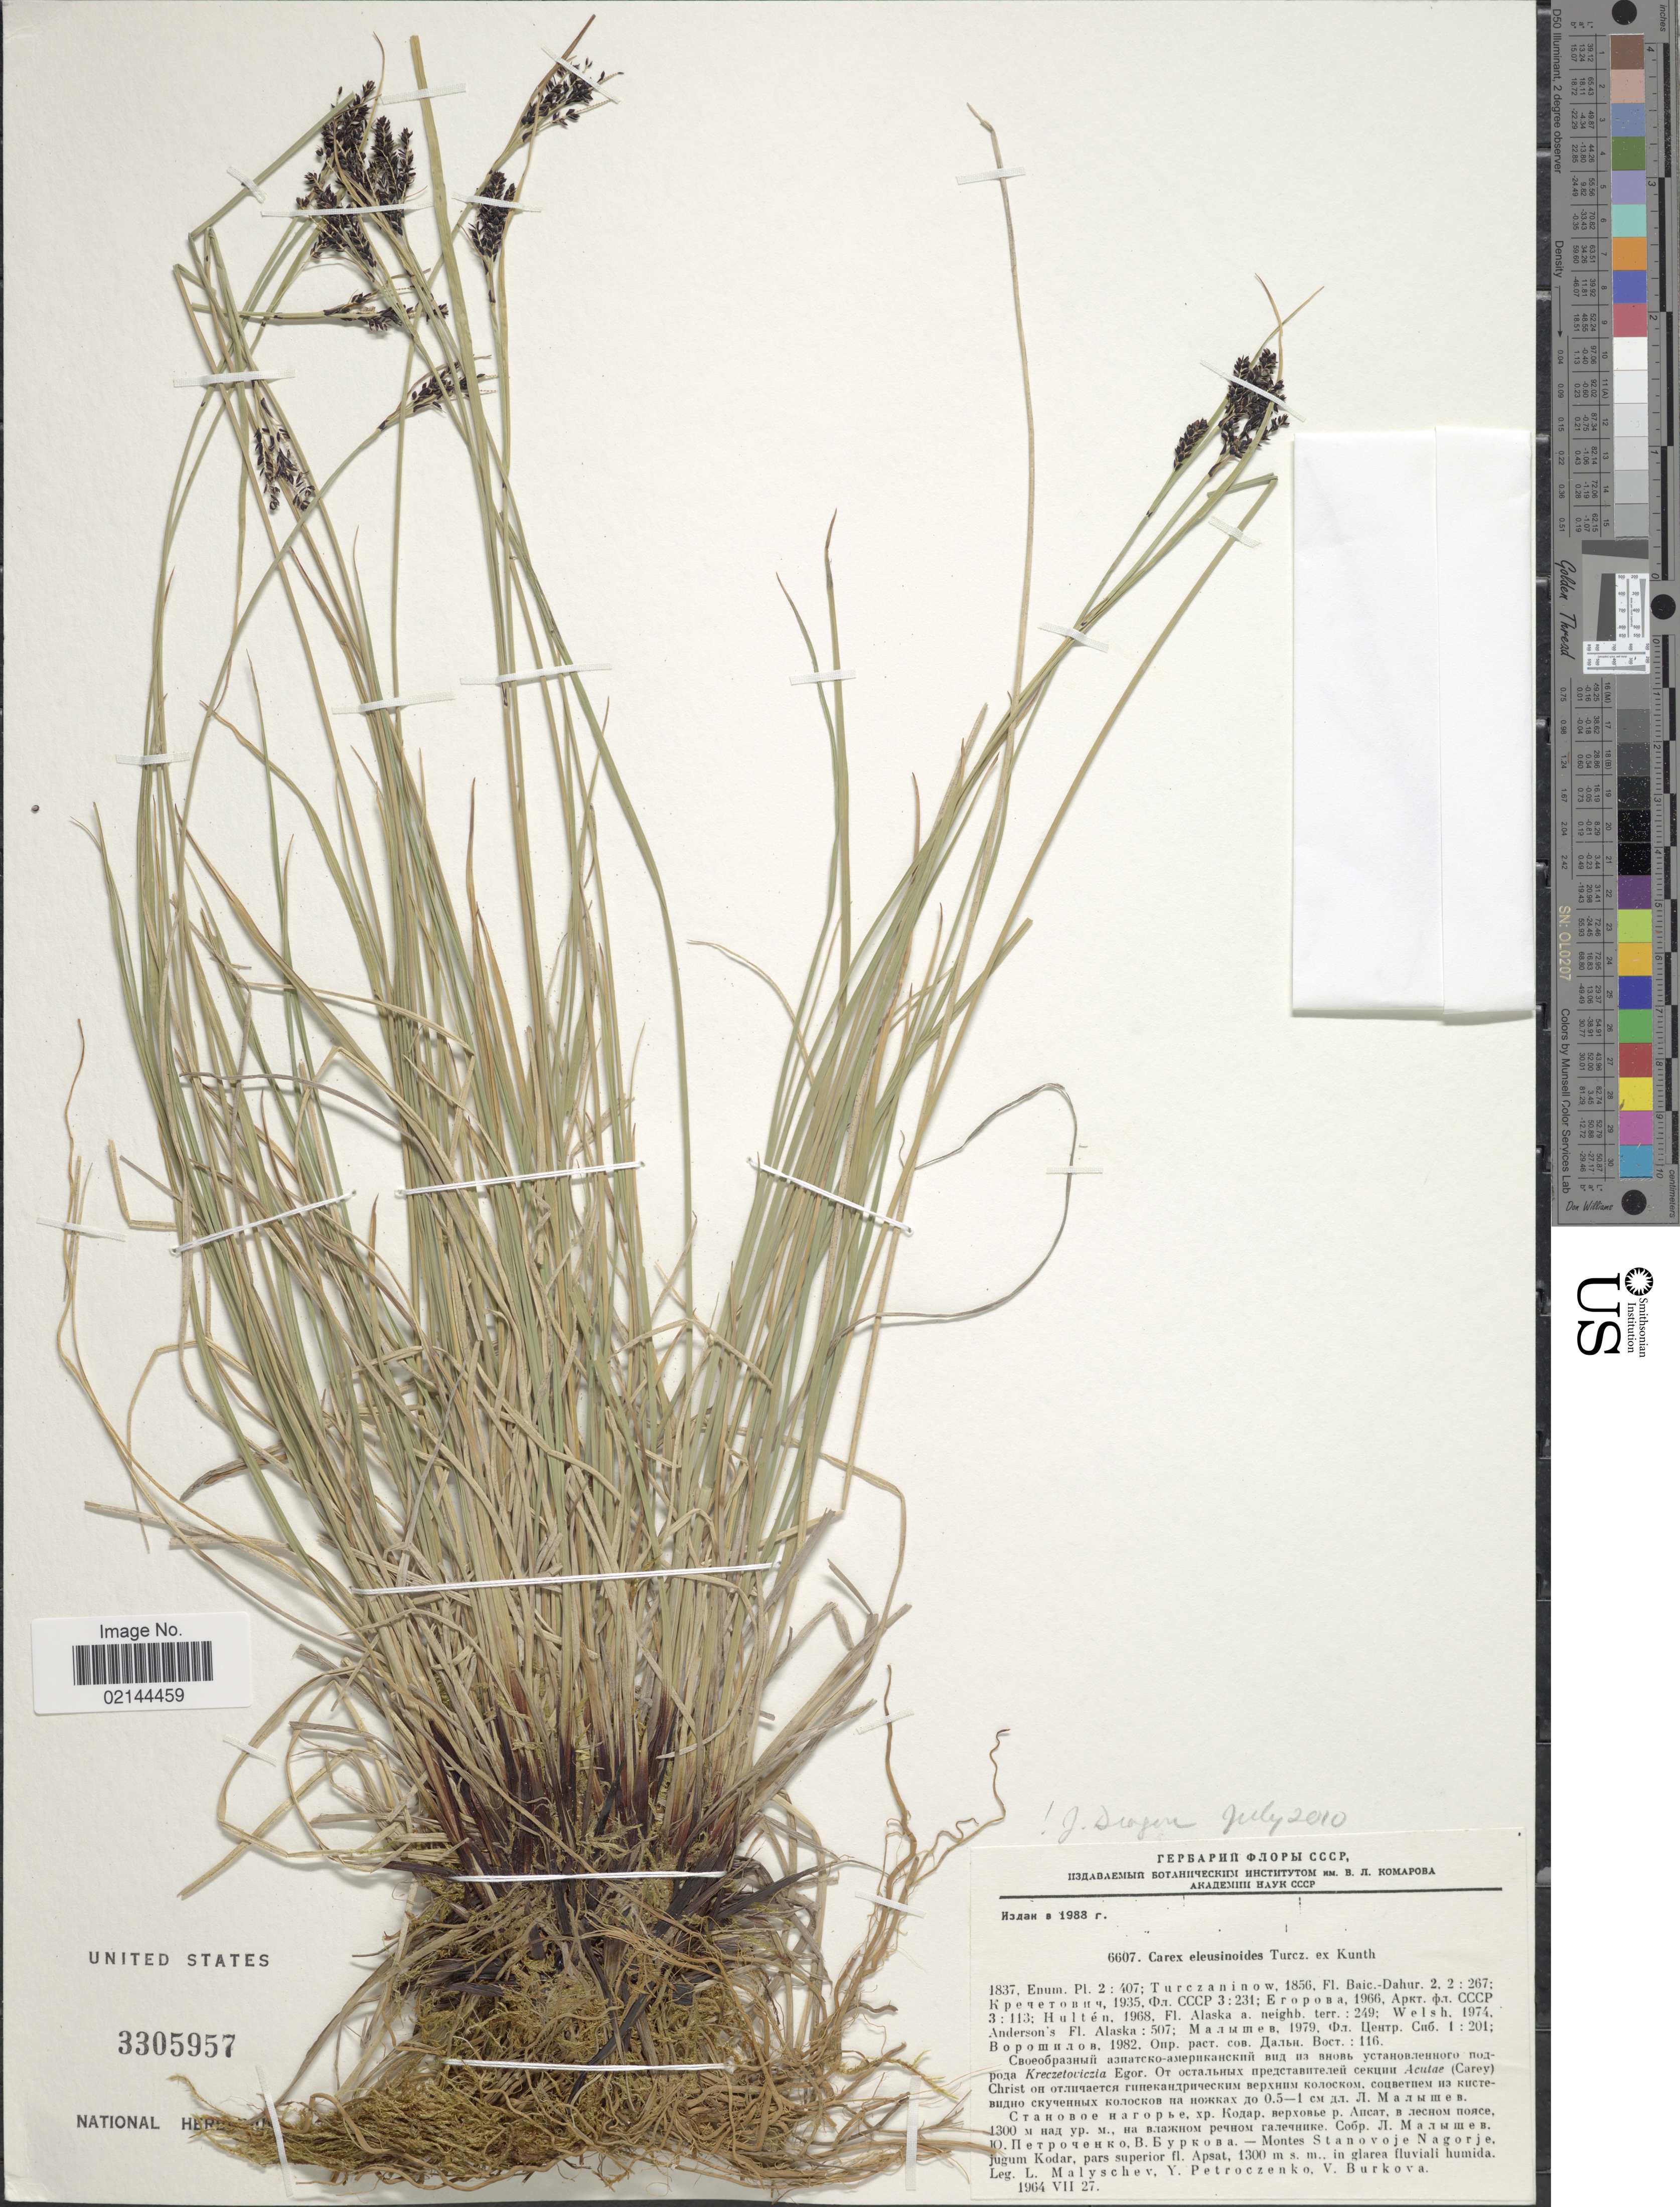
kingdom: Plantae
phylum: Tracheophyta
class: Liliopsida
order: Poales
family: Cyperaceae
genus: Carex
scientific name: Carex eleusinoides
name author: Turcz. ex Kunth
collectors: L. Malyschev, Y. Petroczenko & V. Burkova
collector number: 6607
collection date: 1964-07-27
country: Russian Federation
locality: Montes Stanovoje Nagorje, jugum Kodar, pars superior fl. Apsat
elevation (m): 1300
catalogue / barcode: US 3305957